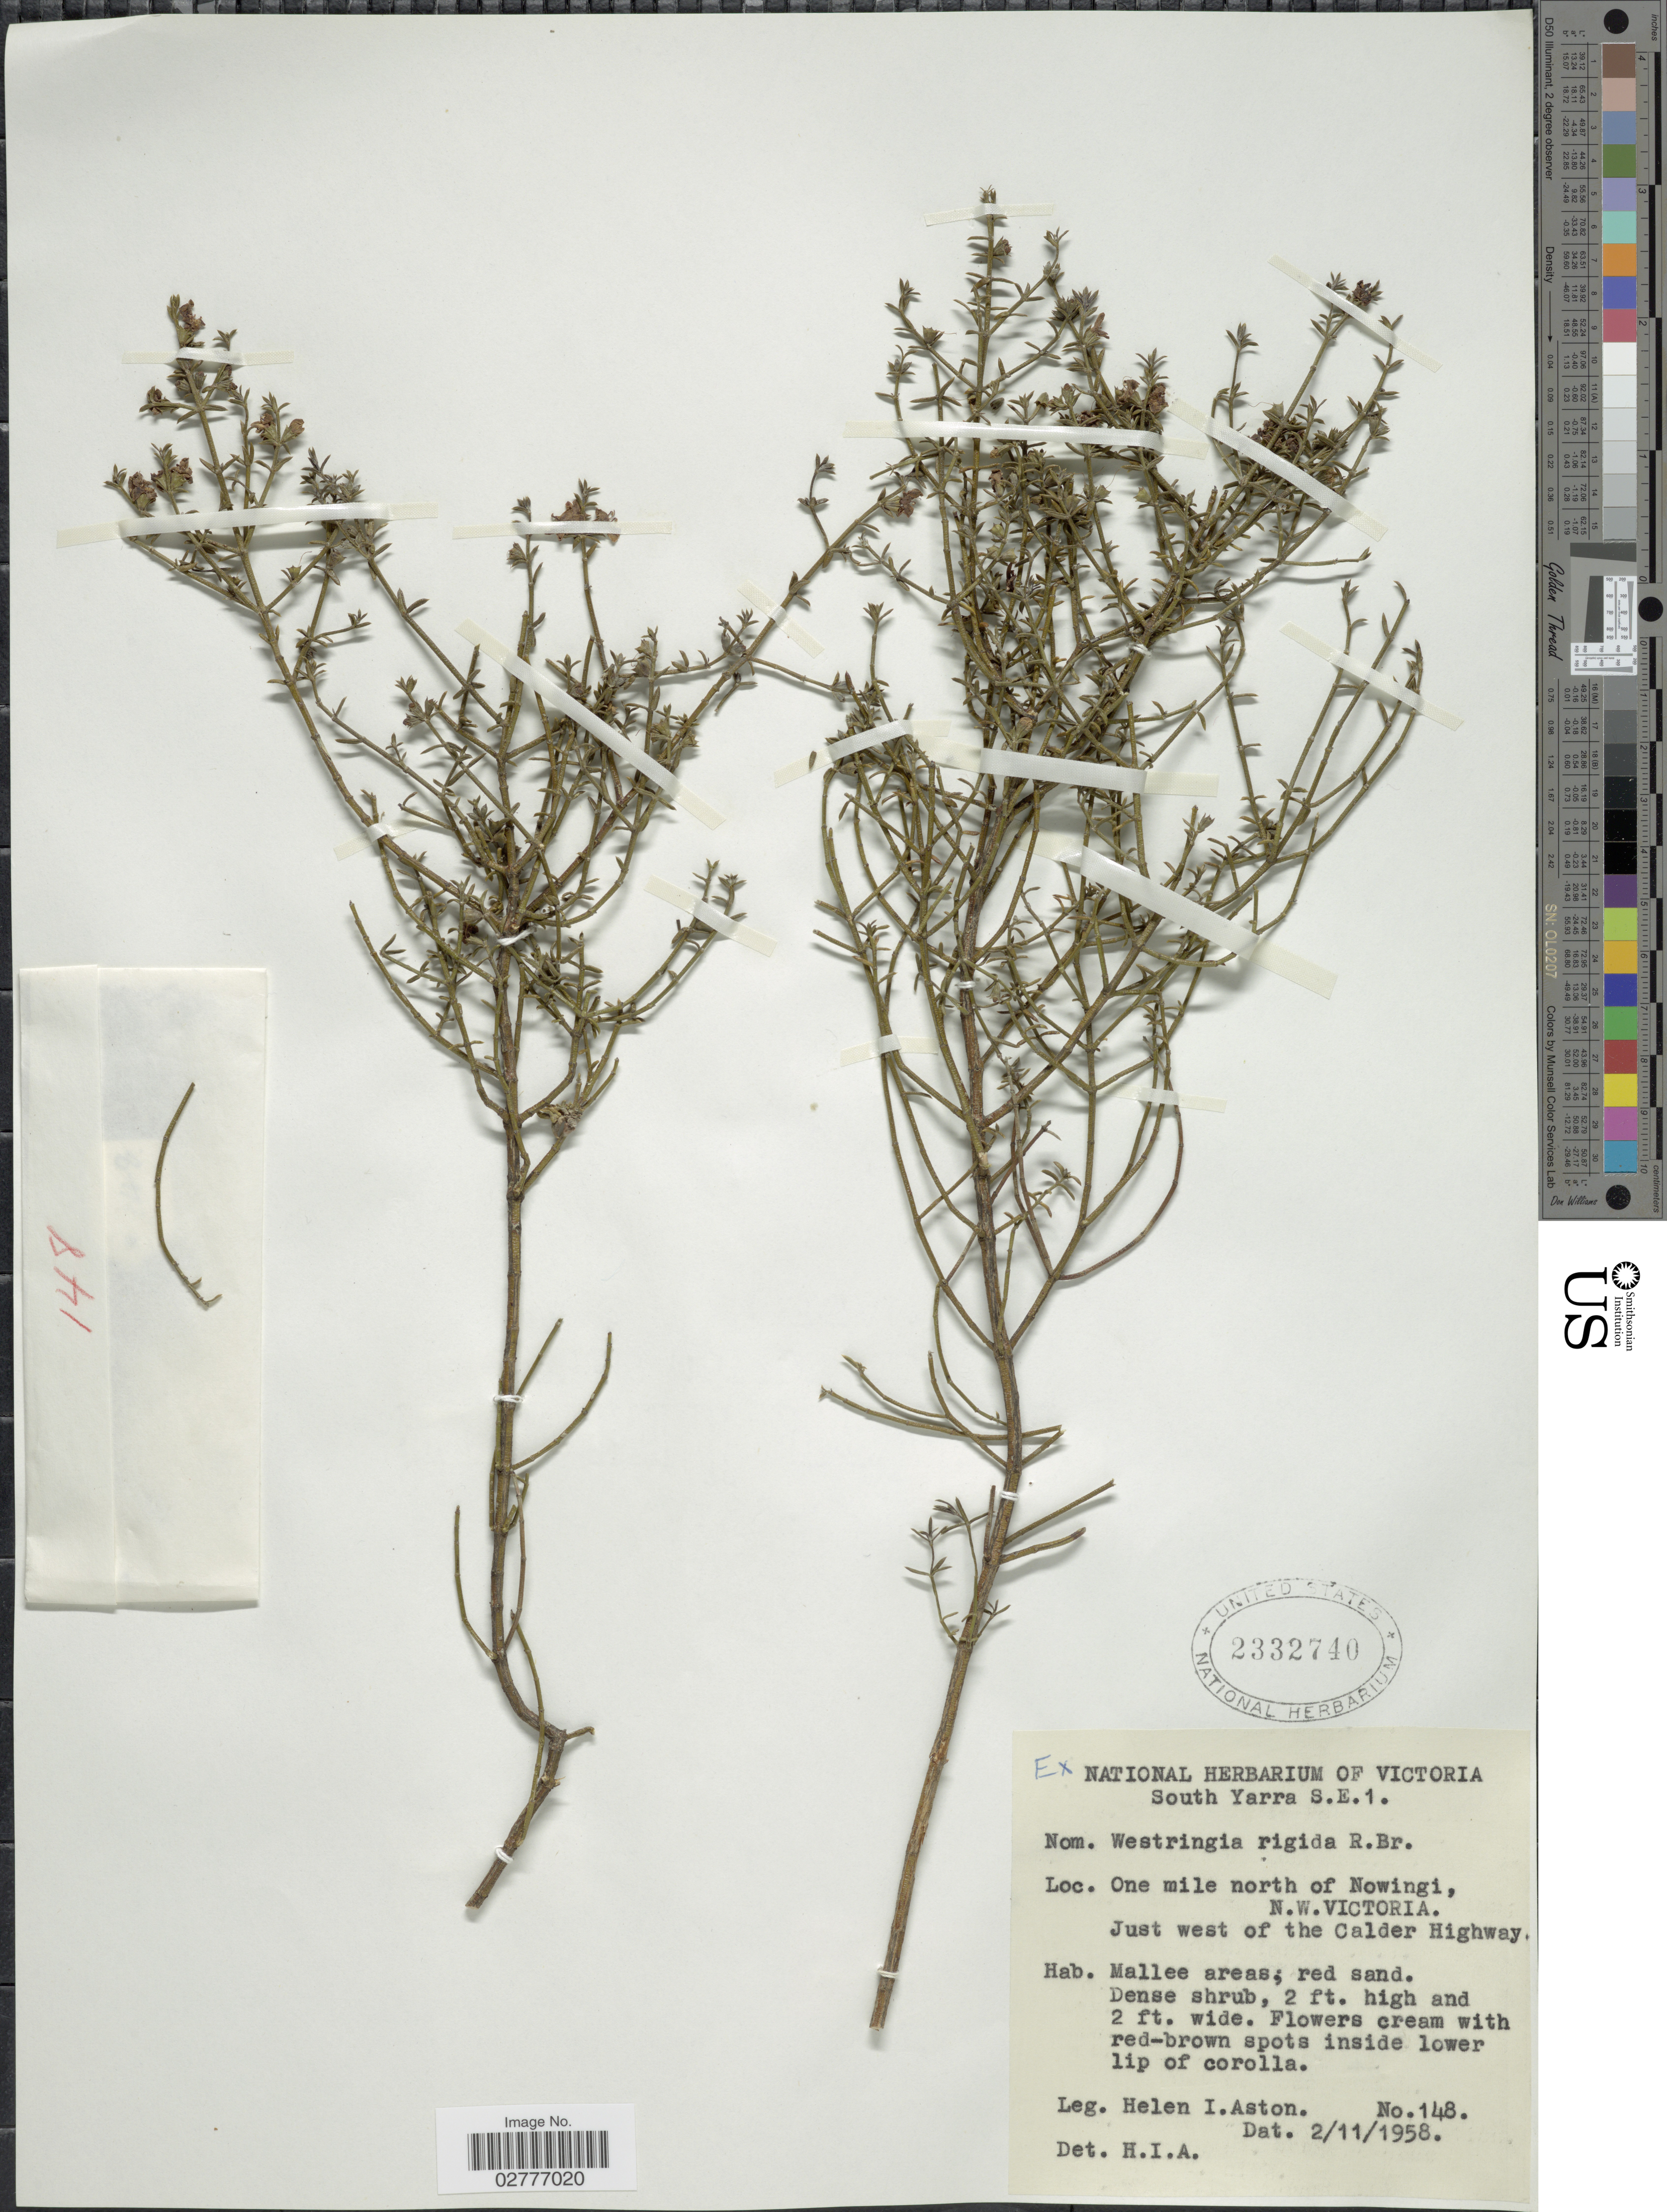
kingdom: Plantae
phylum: Tracheophyta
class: Magnoliopsida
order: Lamiales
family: Lamiaceae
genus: Westringia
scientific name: Westringia rigida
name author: R. Br.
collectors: H. I. Aston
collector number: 148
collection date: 1958-11-02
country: Australia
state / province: Victoria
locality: One mile north of Nowingi, N.W. Victoria. Just west of Calder Highway.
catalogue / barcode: US 2332740